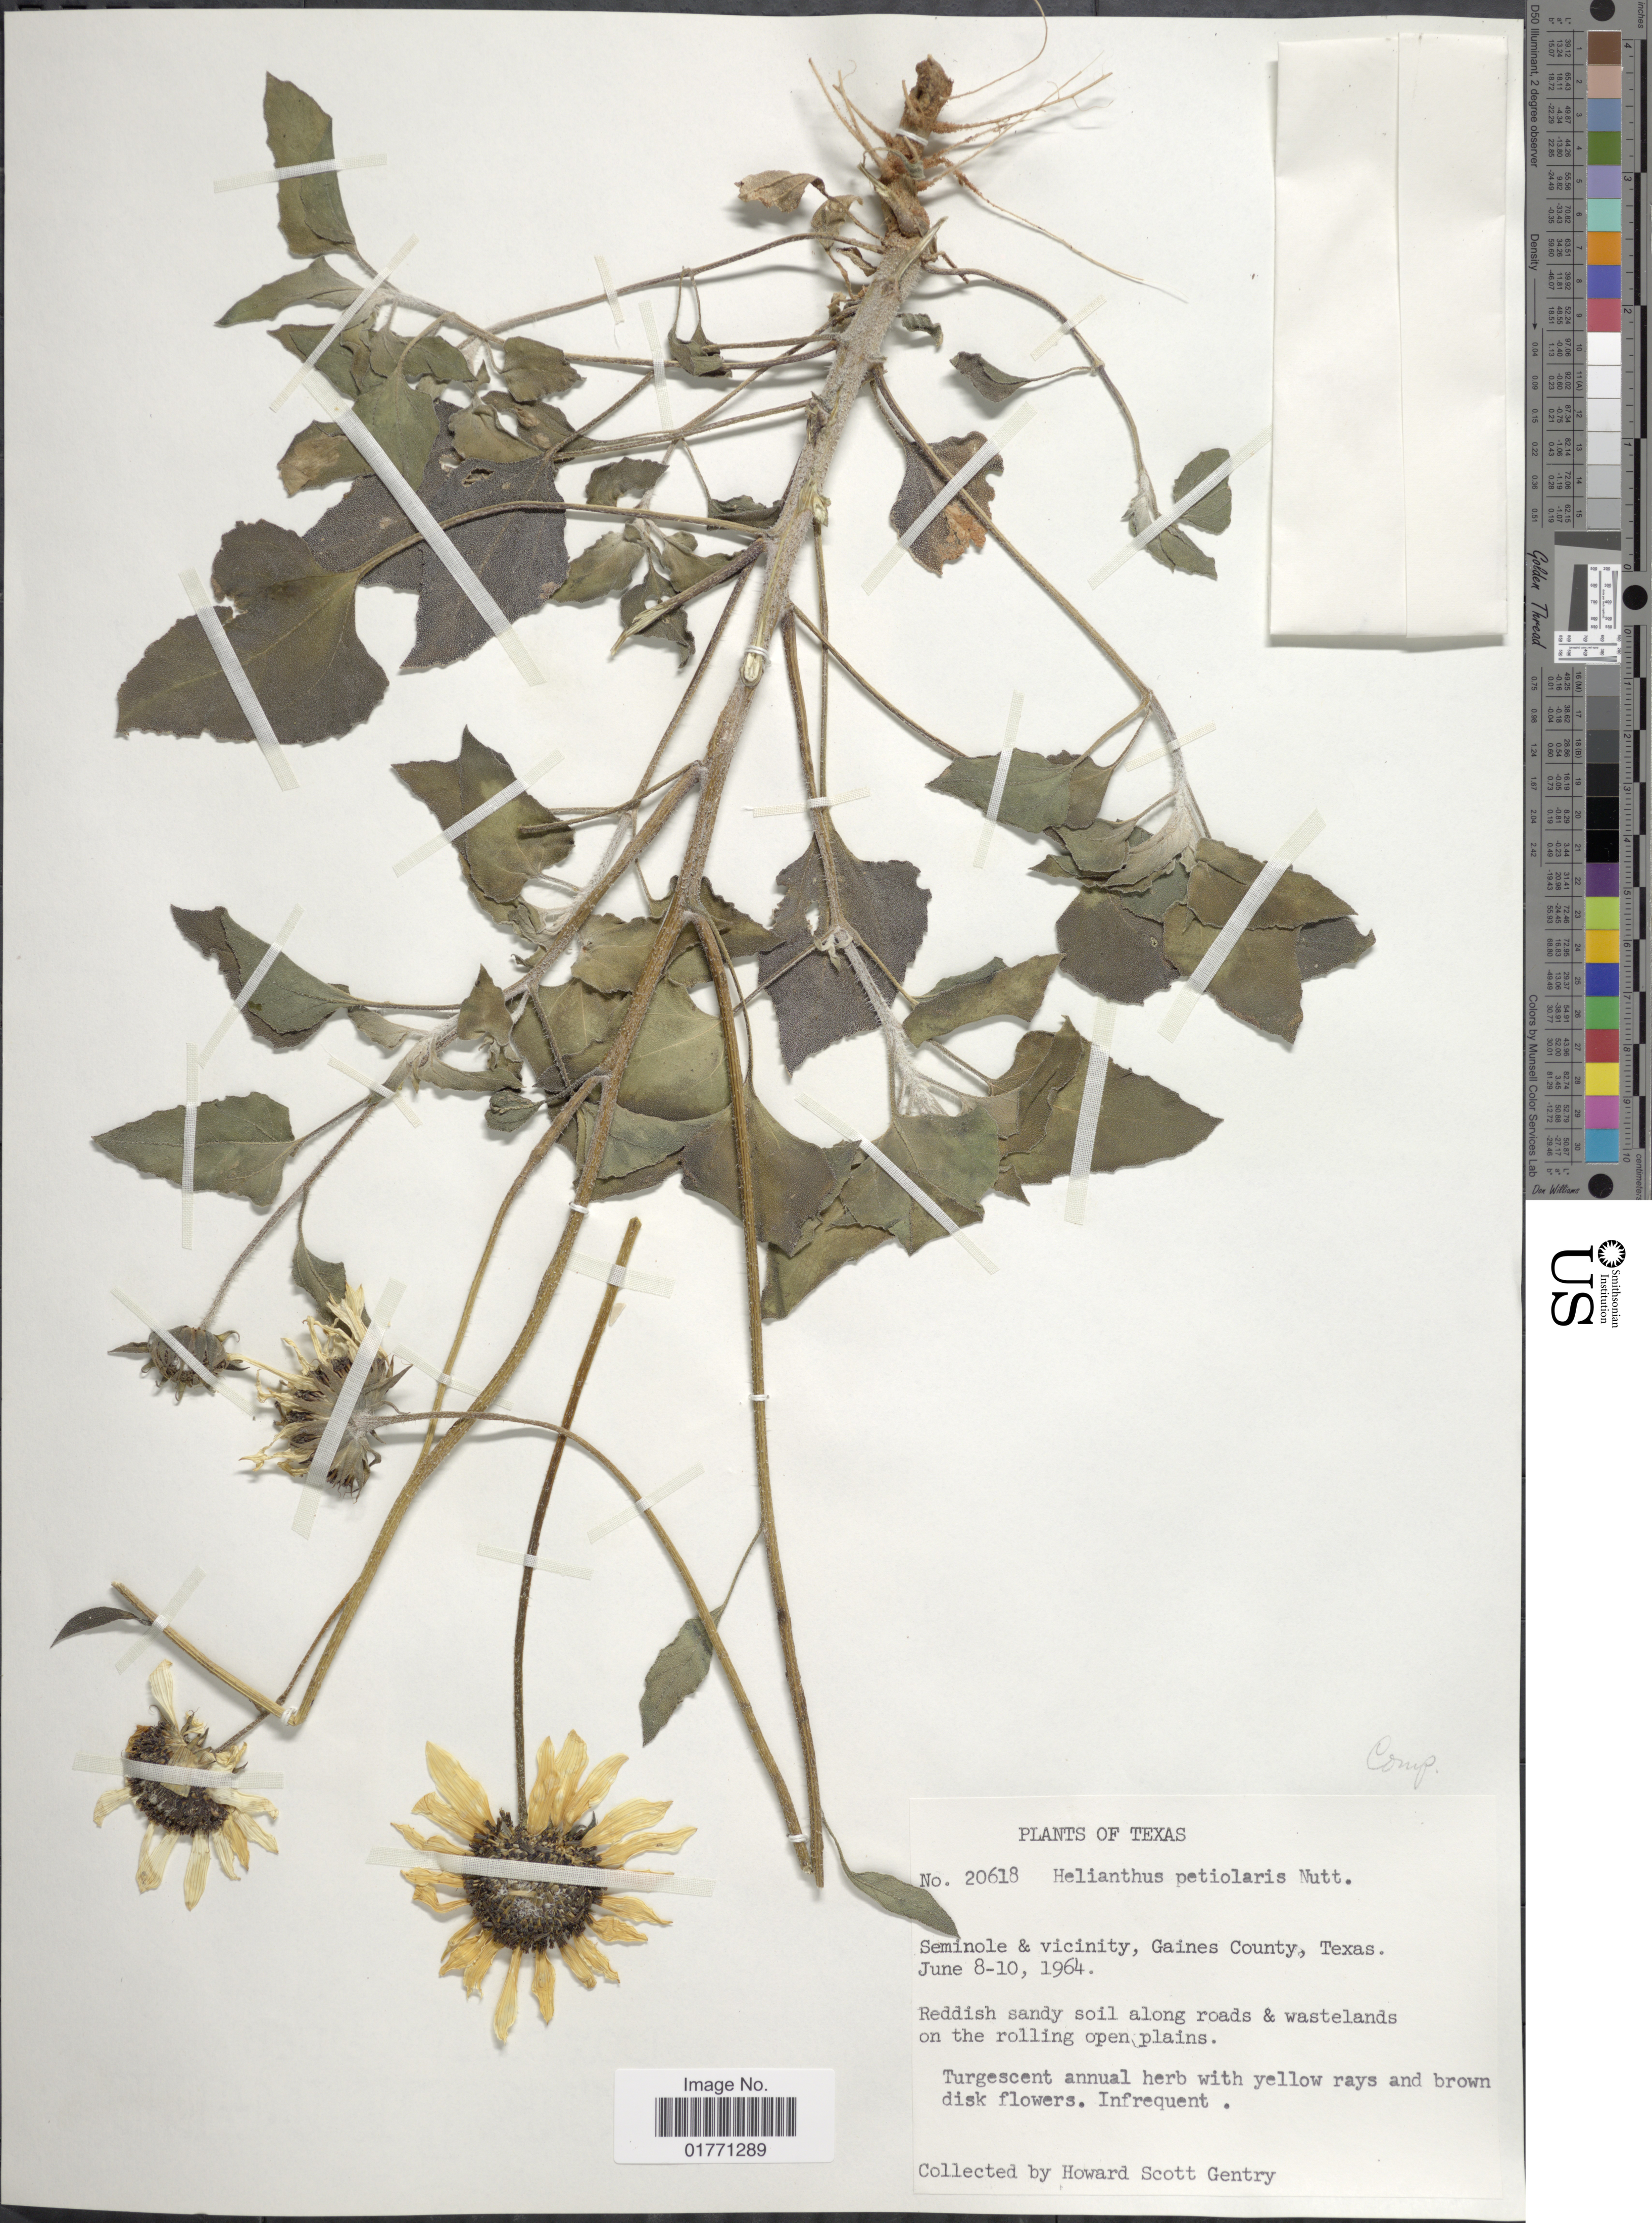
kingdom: Plantae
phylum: Tracheophyta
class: Magnoliopsida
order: Asterales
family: Asteraceae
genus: Helianthus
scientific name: Helianthus petiolaris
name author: Nutt.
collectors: H. S. Gentry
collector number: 20618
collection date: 1964-06-08/1964-06-10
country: United States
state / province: Texas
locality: Seminole & vicinity, Gaines County, reddish sandy soil along roads & wastelands on the rolling open plains.